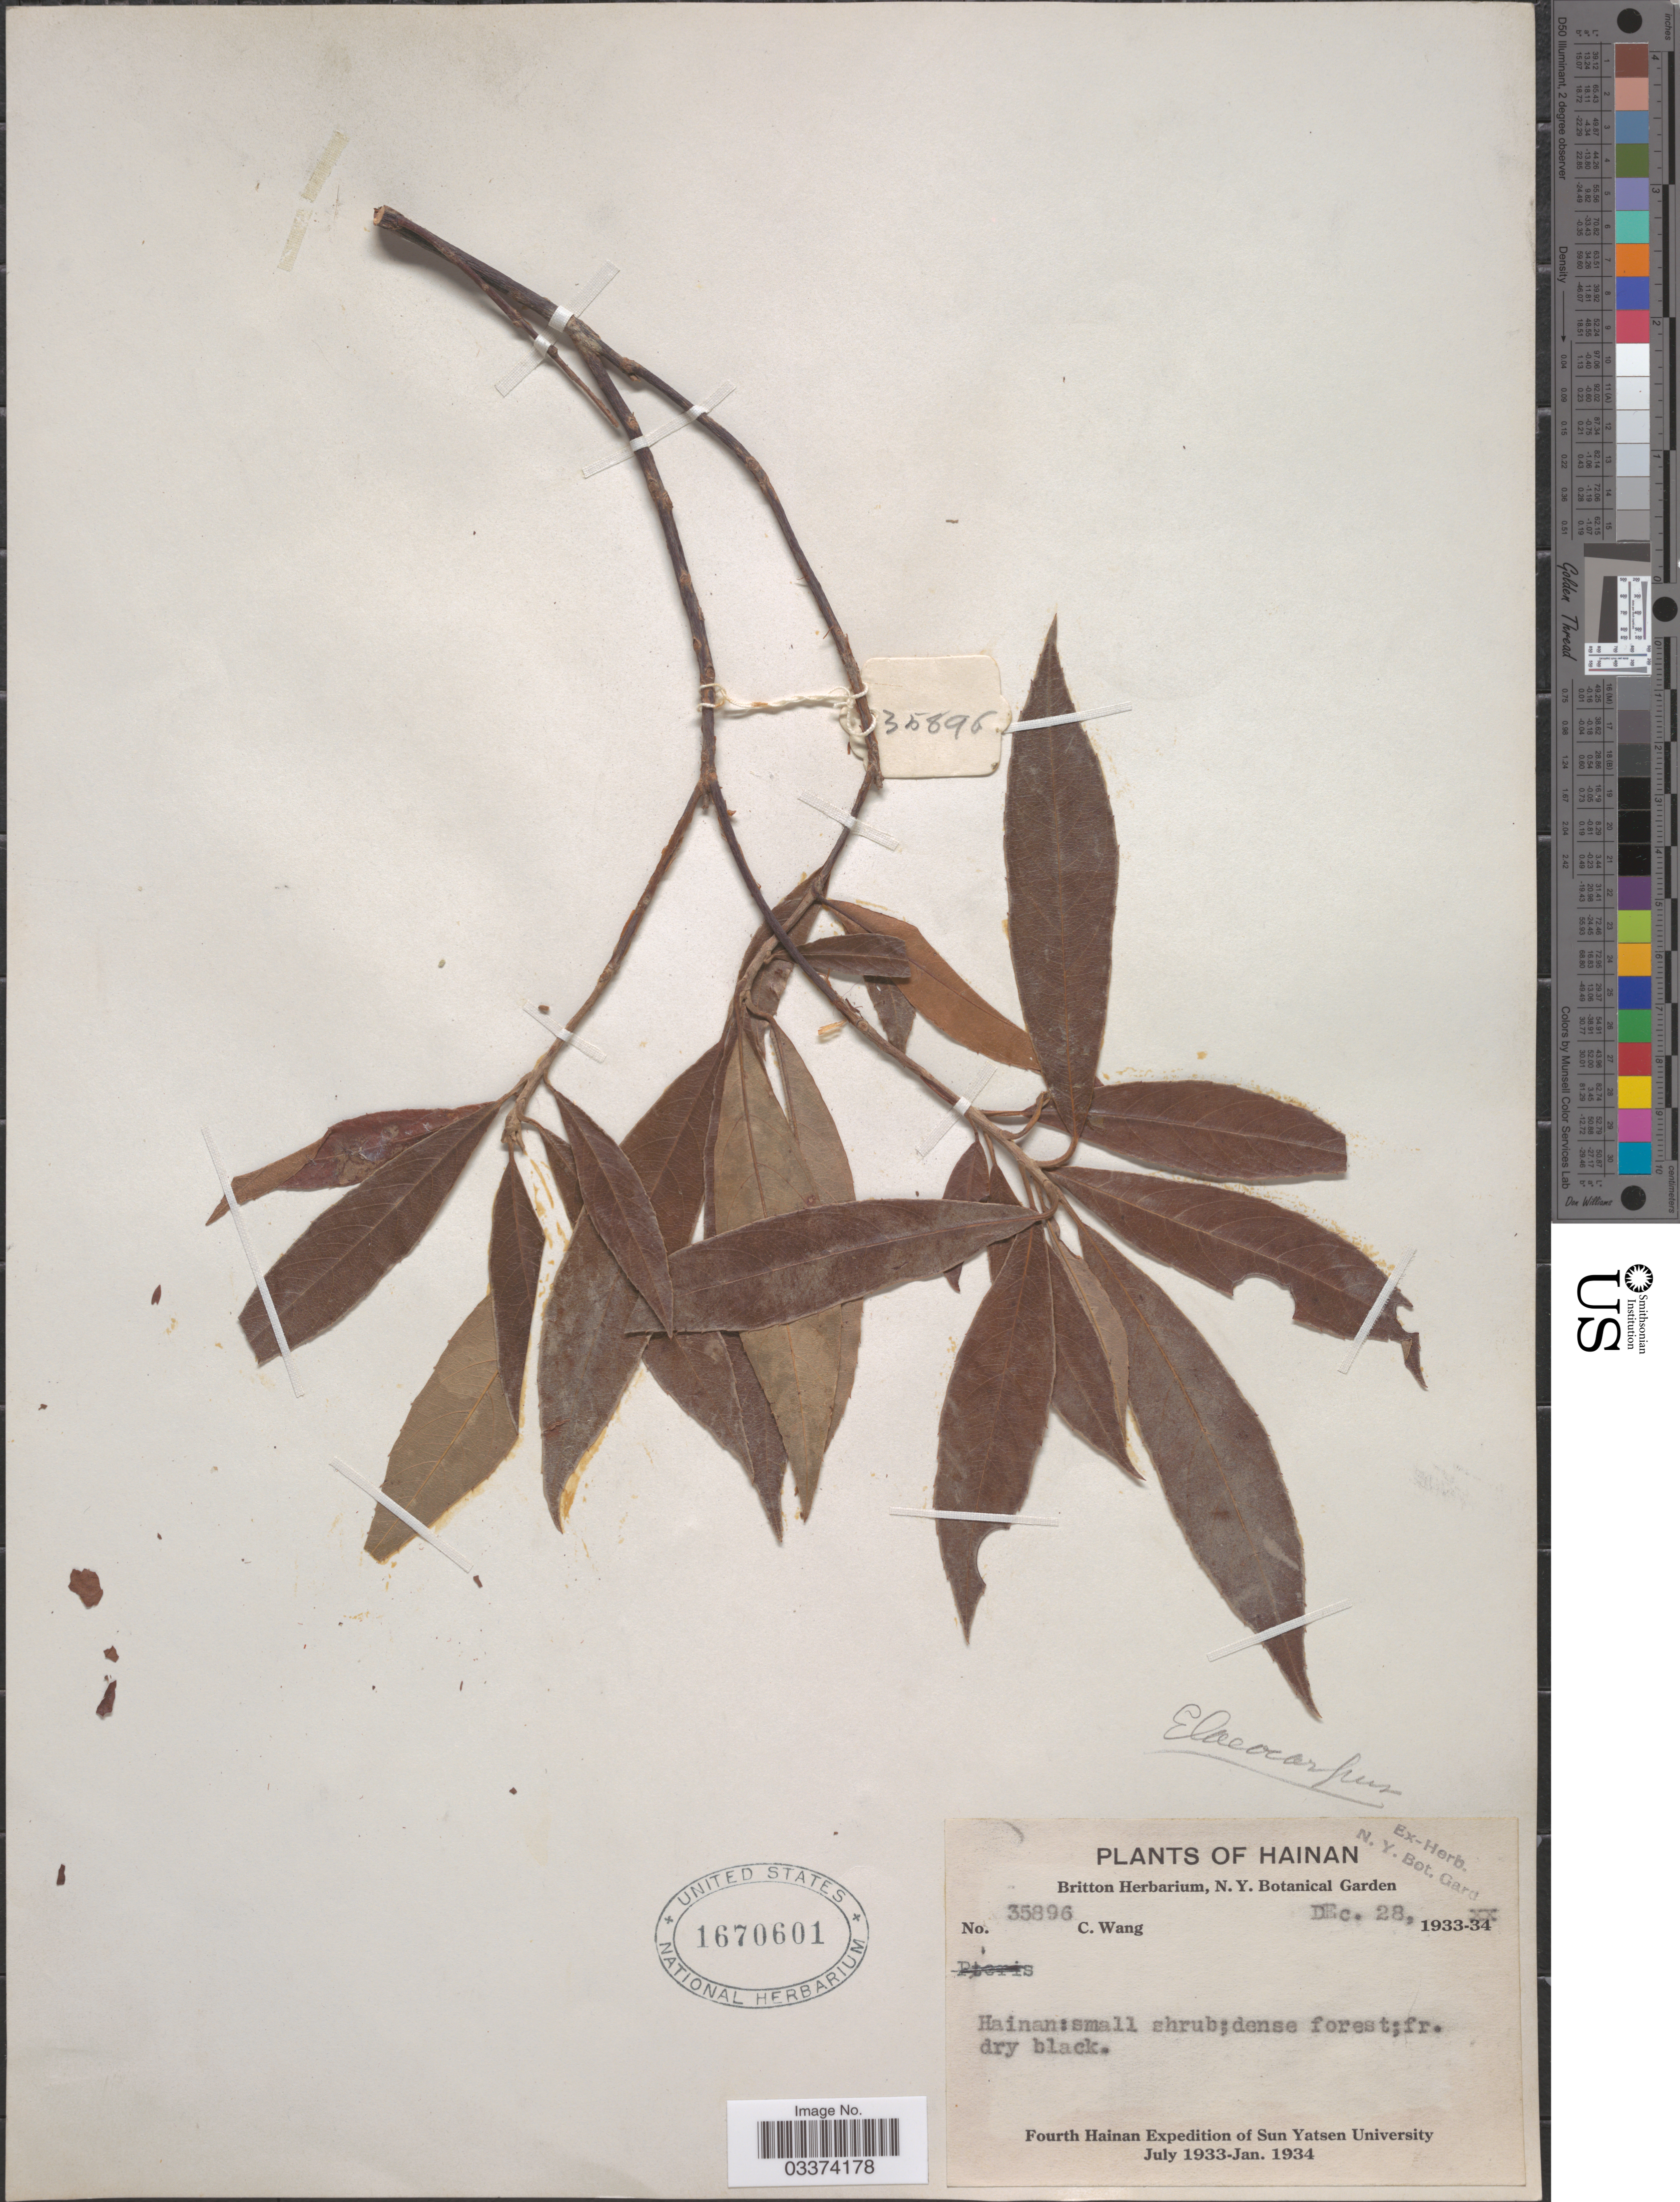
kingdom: Plantae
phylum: Tracheophyta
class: Magnoliopsida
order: Oxalidales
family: Elaeocarpaceae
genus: Elaeocarpus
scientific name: Elaeocarpus sp.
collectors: C. Wang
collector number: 35896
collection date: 1933-12-28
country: China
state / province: Hainan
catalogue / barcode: US 1670601